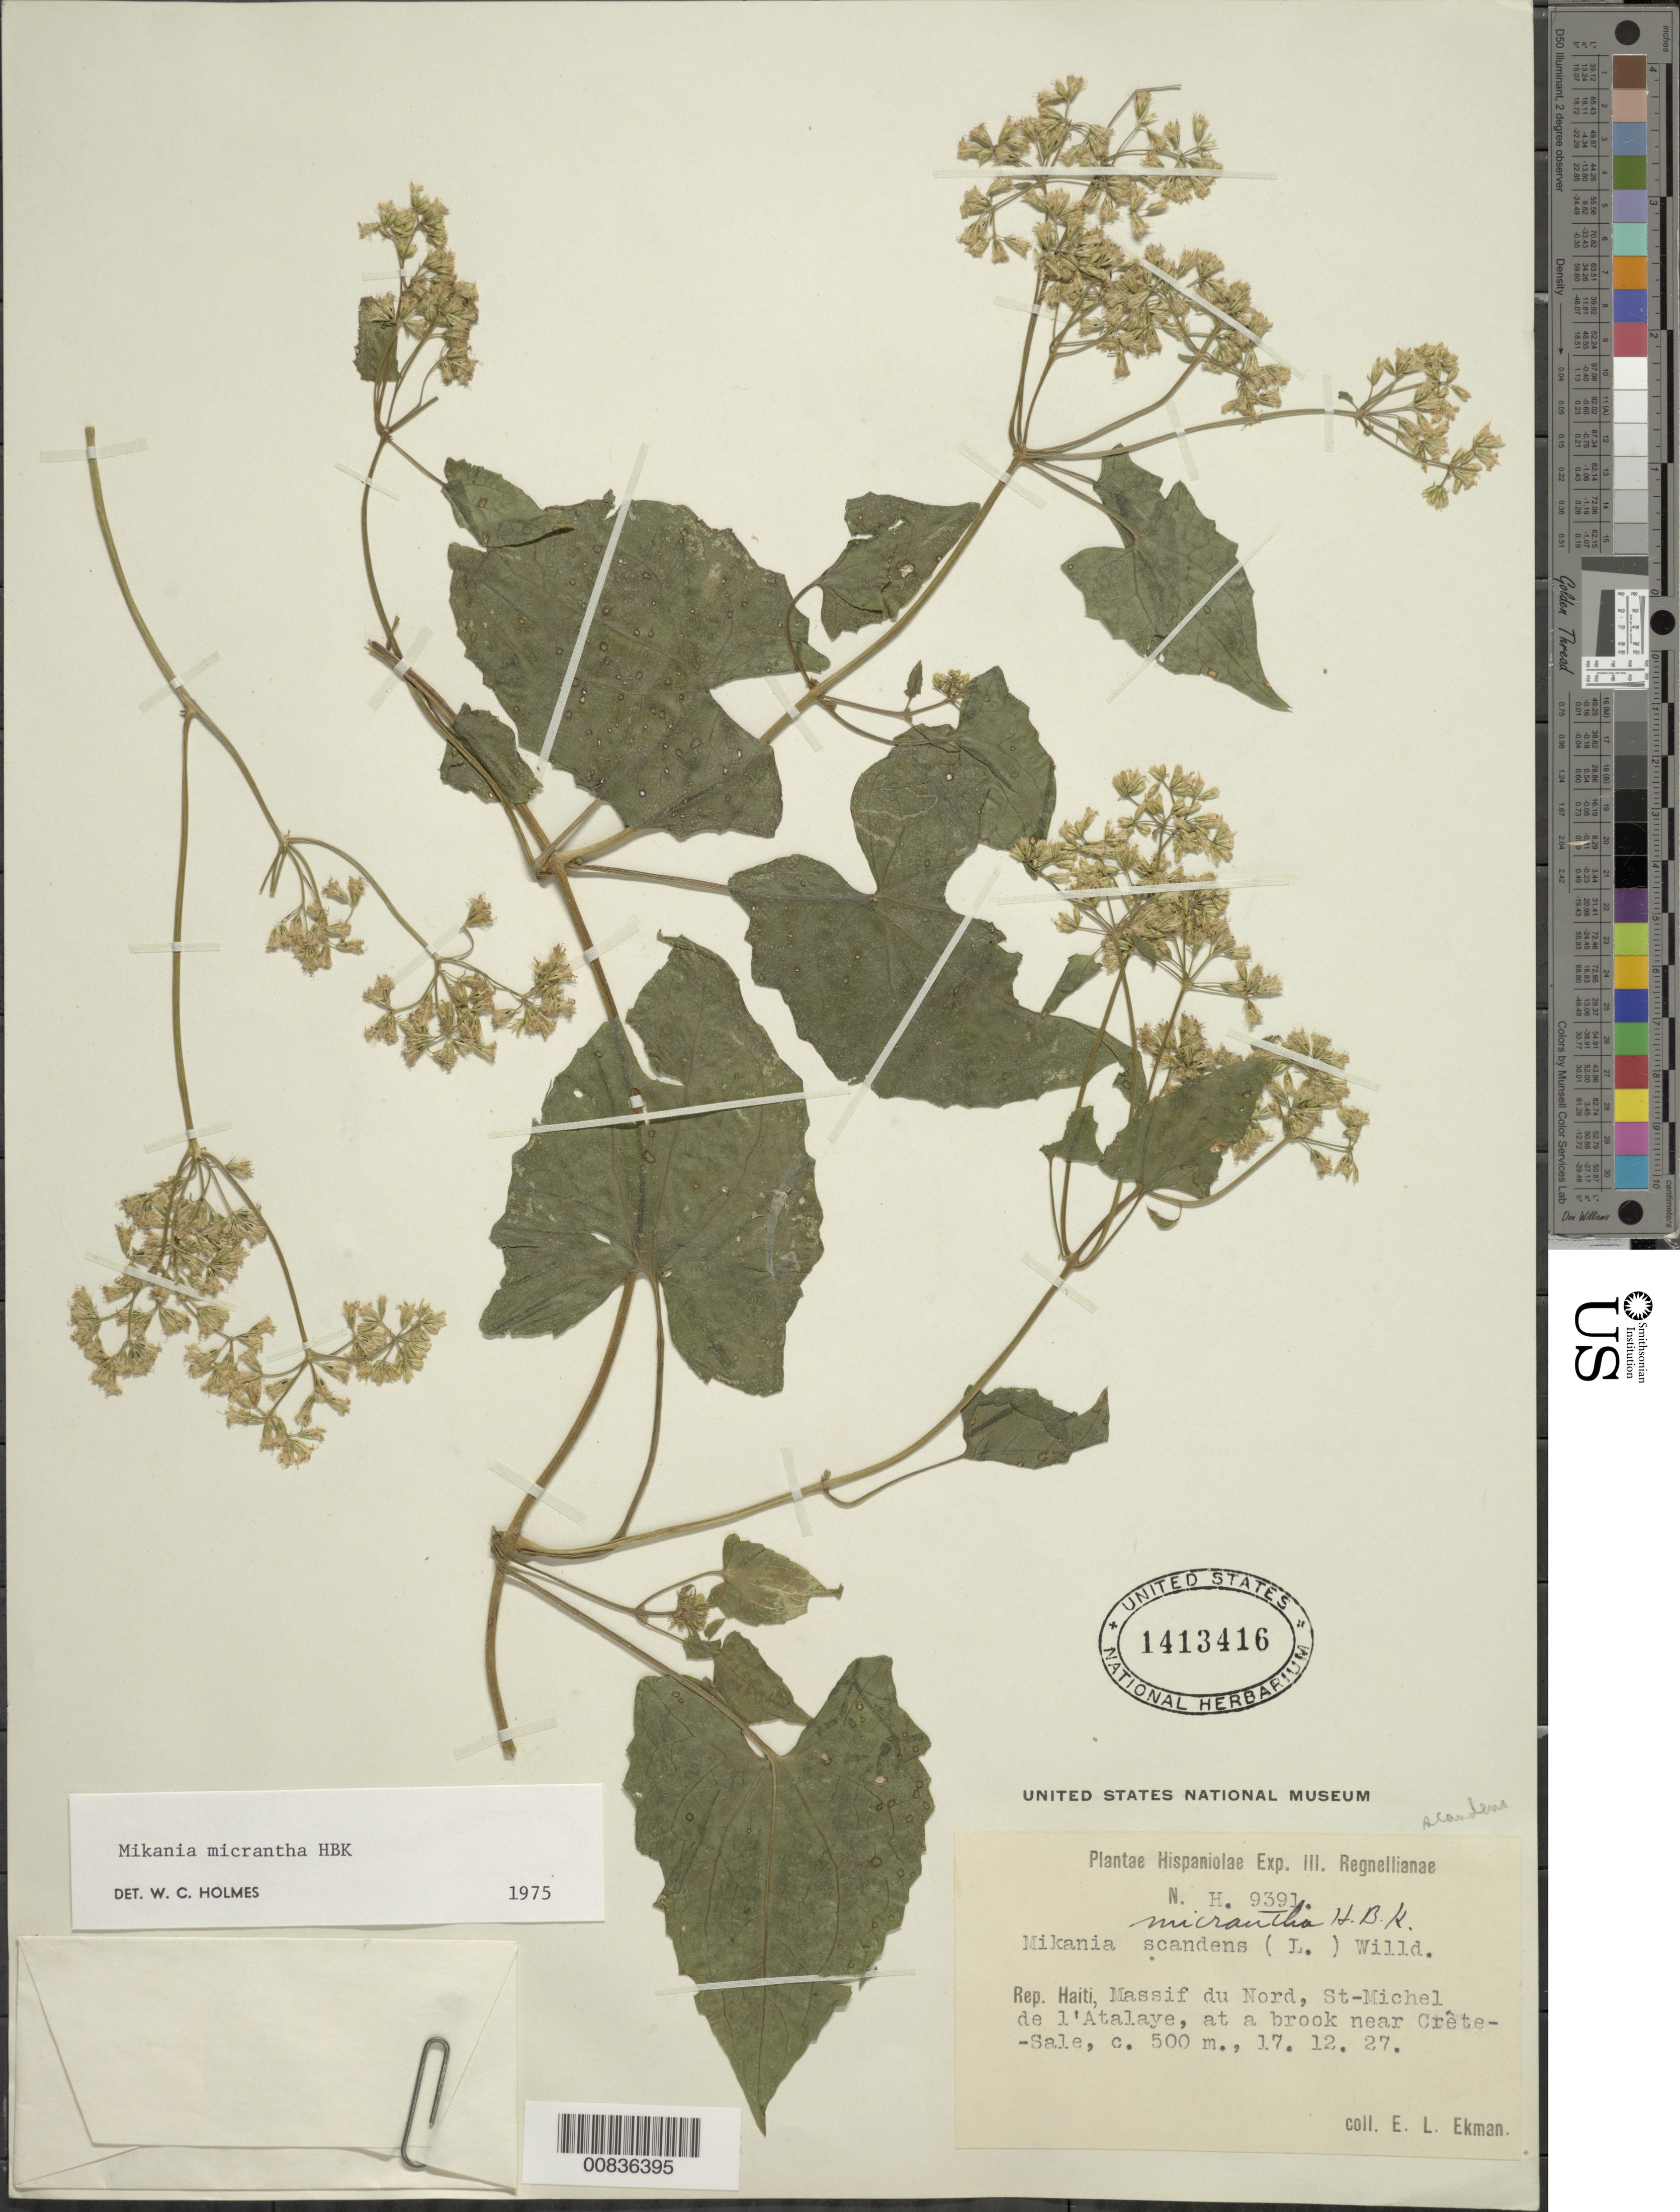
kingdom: Plantae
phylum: Tracheophyta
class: Magnoliopsida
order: Asterales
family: Asteraceae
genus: Mikania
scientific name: Mikania micrantha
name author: Kunth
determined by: Holmes, W. C.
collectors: E. L. Ekman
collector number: H 9391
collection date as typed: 17 Dec 1927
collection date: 1927-12-17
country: Haiti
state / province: Nord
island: Hispaniola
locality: Massif du Nord, St. Michel de l'Atalaye, near Crête-Sale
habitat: At a brook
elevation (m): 500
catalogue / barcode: US 1413416